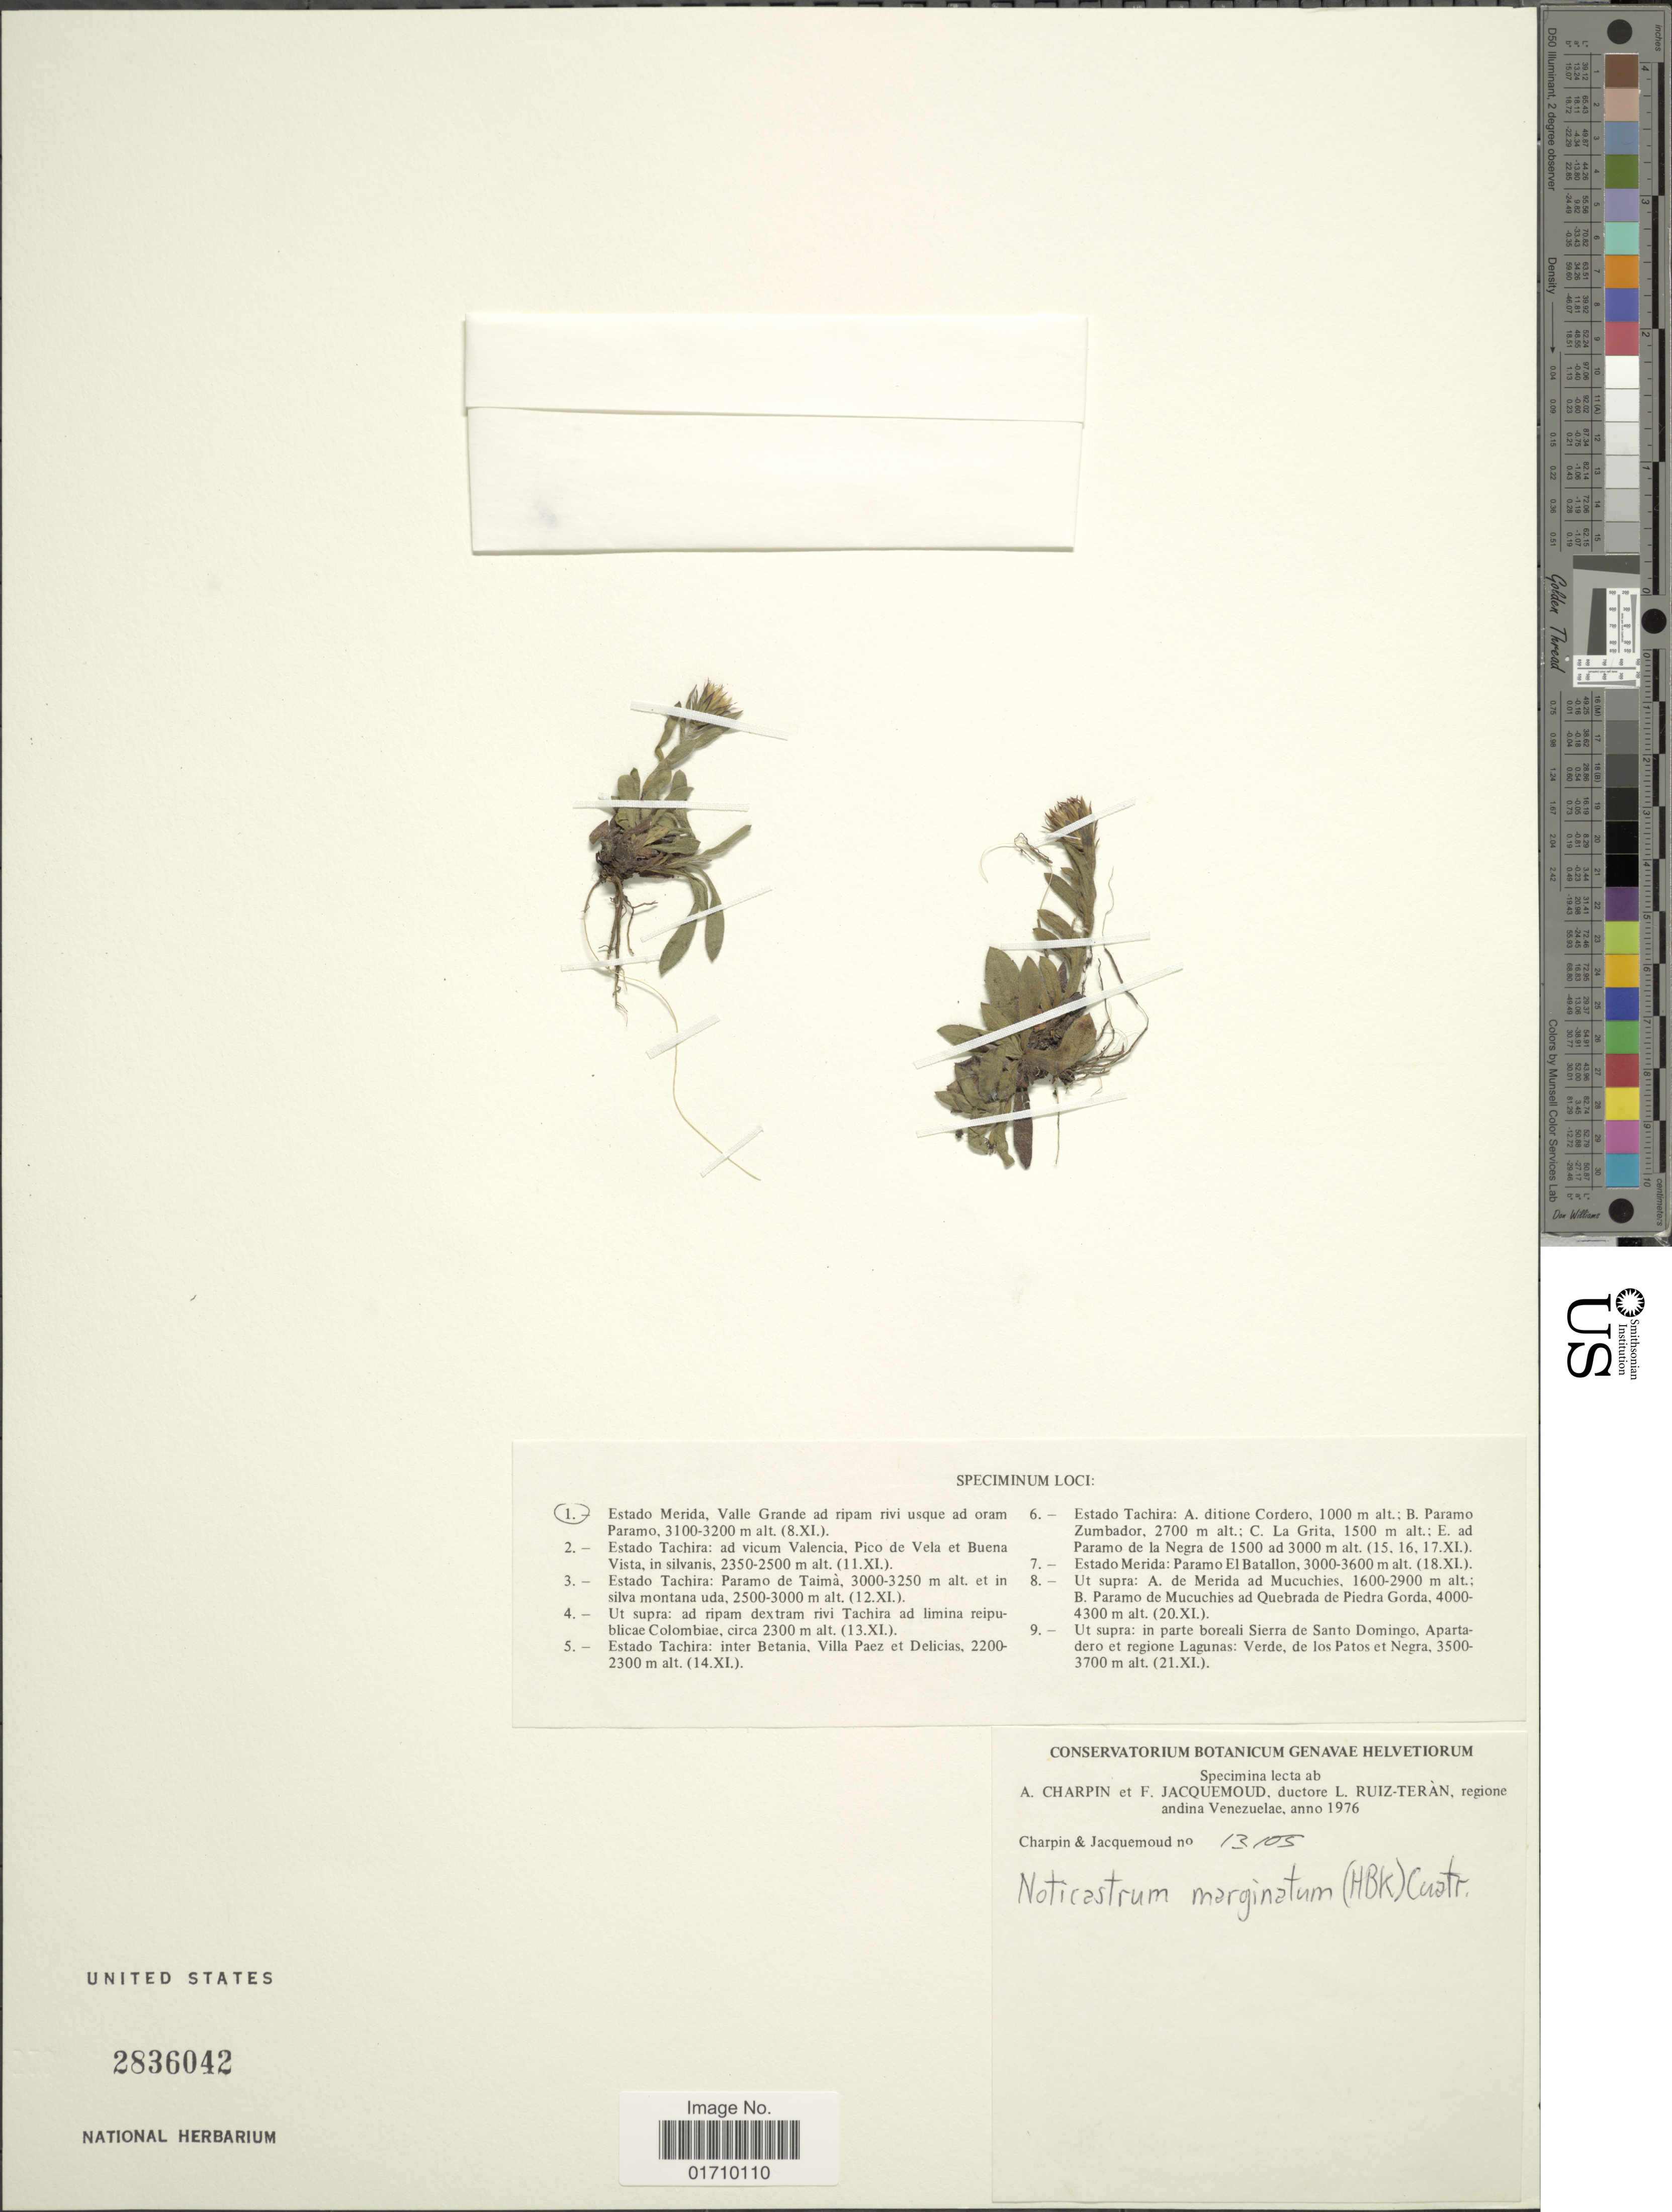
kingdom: Plantae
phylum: Tracheophyta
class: Magnoliopsida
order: Asterales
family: Asteraceae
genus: Noticastrum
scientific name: Noticastrum marginatum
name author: (Kunth) Cuatrec.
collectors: A. Charpin & F. Jacquemoud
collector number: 13105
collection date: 1976-11-08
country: Venezuela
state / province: Mérida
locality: Valle Grande ad ripam rivi usque ad oram Paramo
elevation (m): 3100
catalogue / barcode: US 2836042